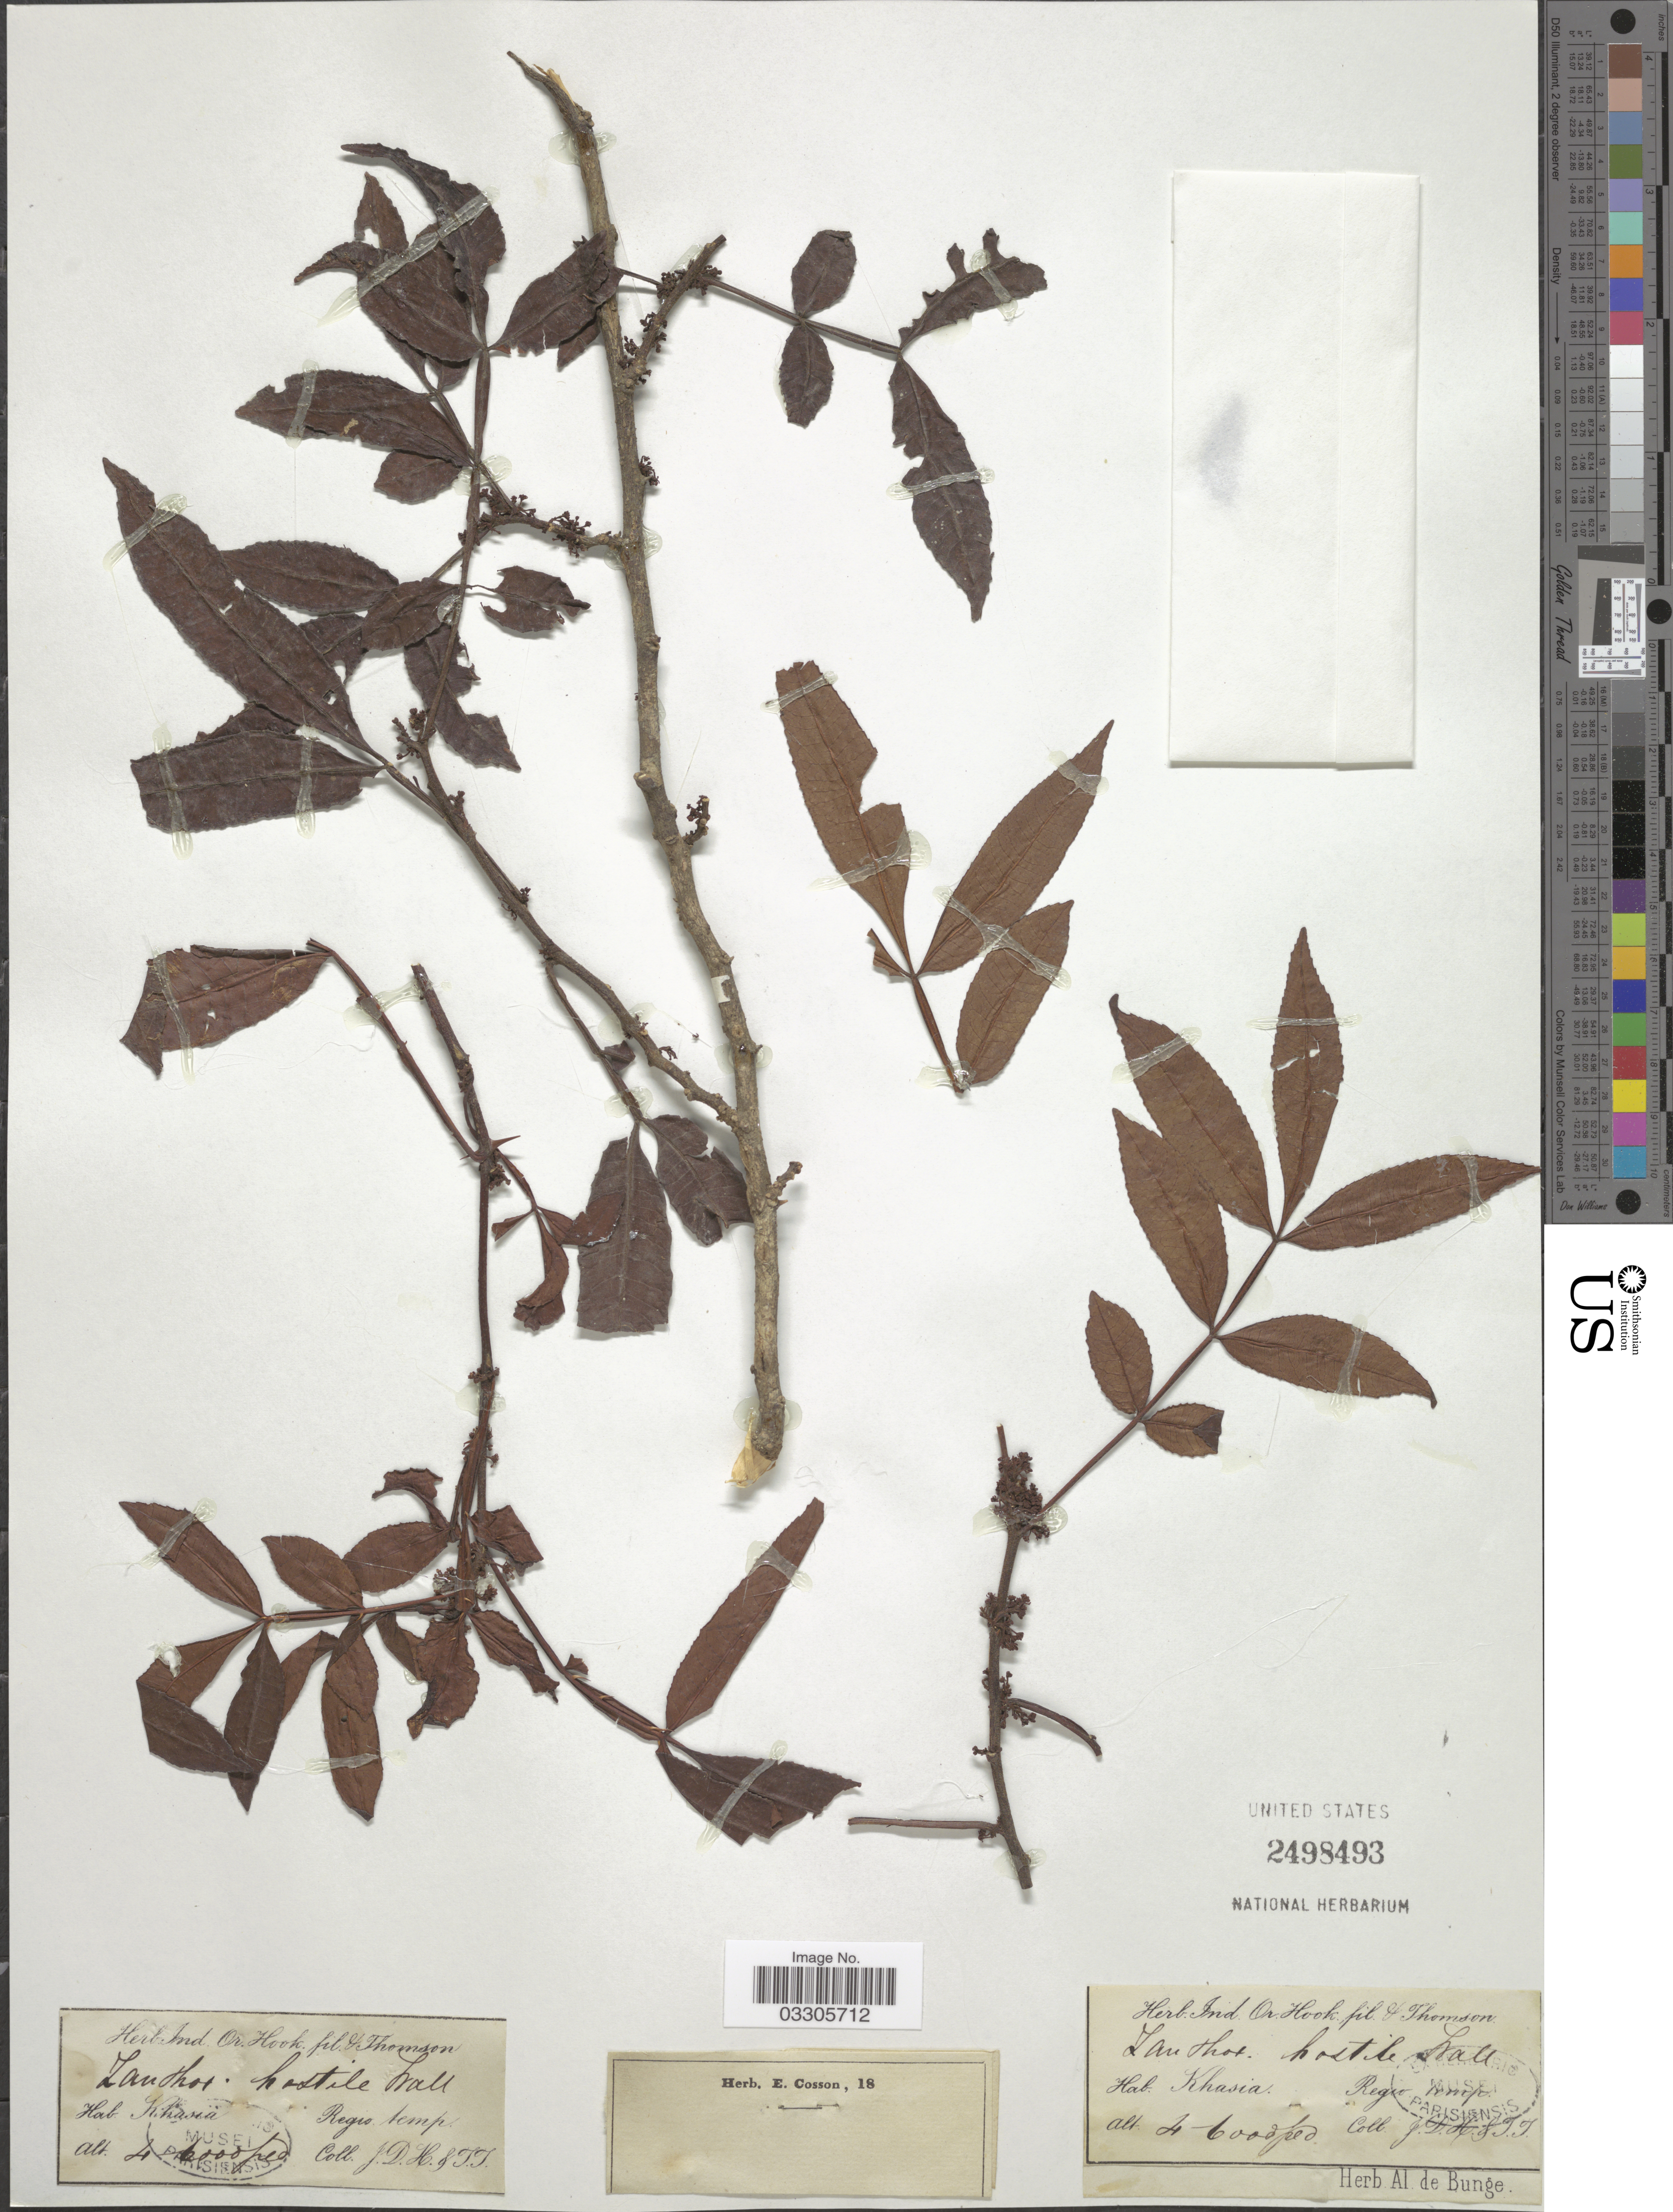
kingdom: Plantae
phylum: Tracheophyta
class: Magnoliopsida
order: Sapindales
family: Rutaceae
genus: Zanthoxylum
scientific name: Zanthoxylum hostile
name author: Wall.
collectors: J. D. Hooker & T. Thomson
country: India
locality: Khasia, Regio temp.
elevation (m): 1219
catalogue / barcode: US 249493